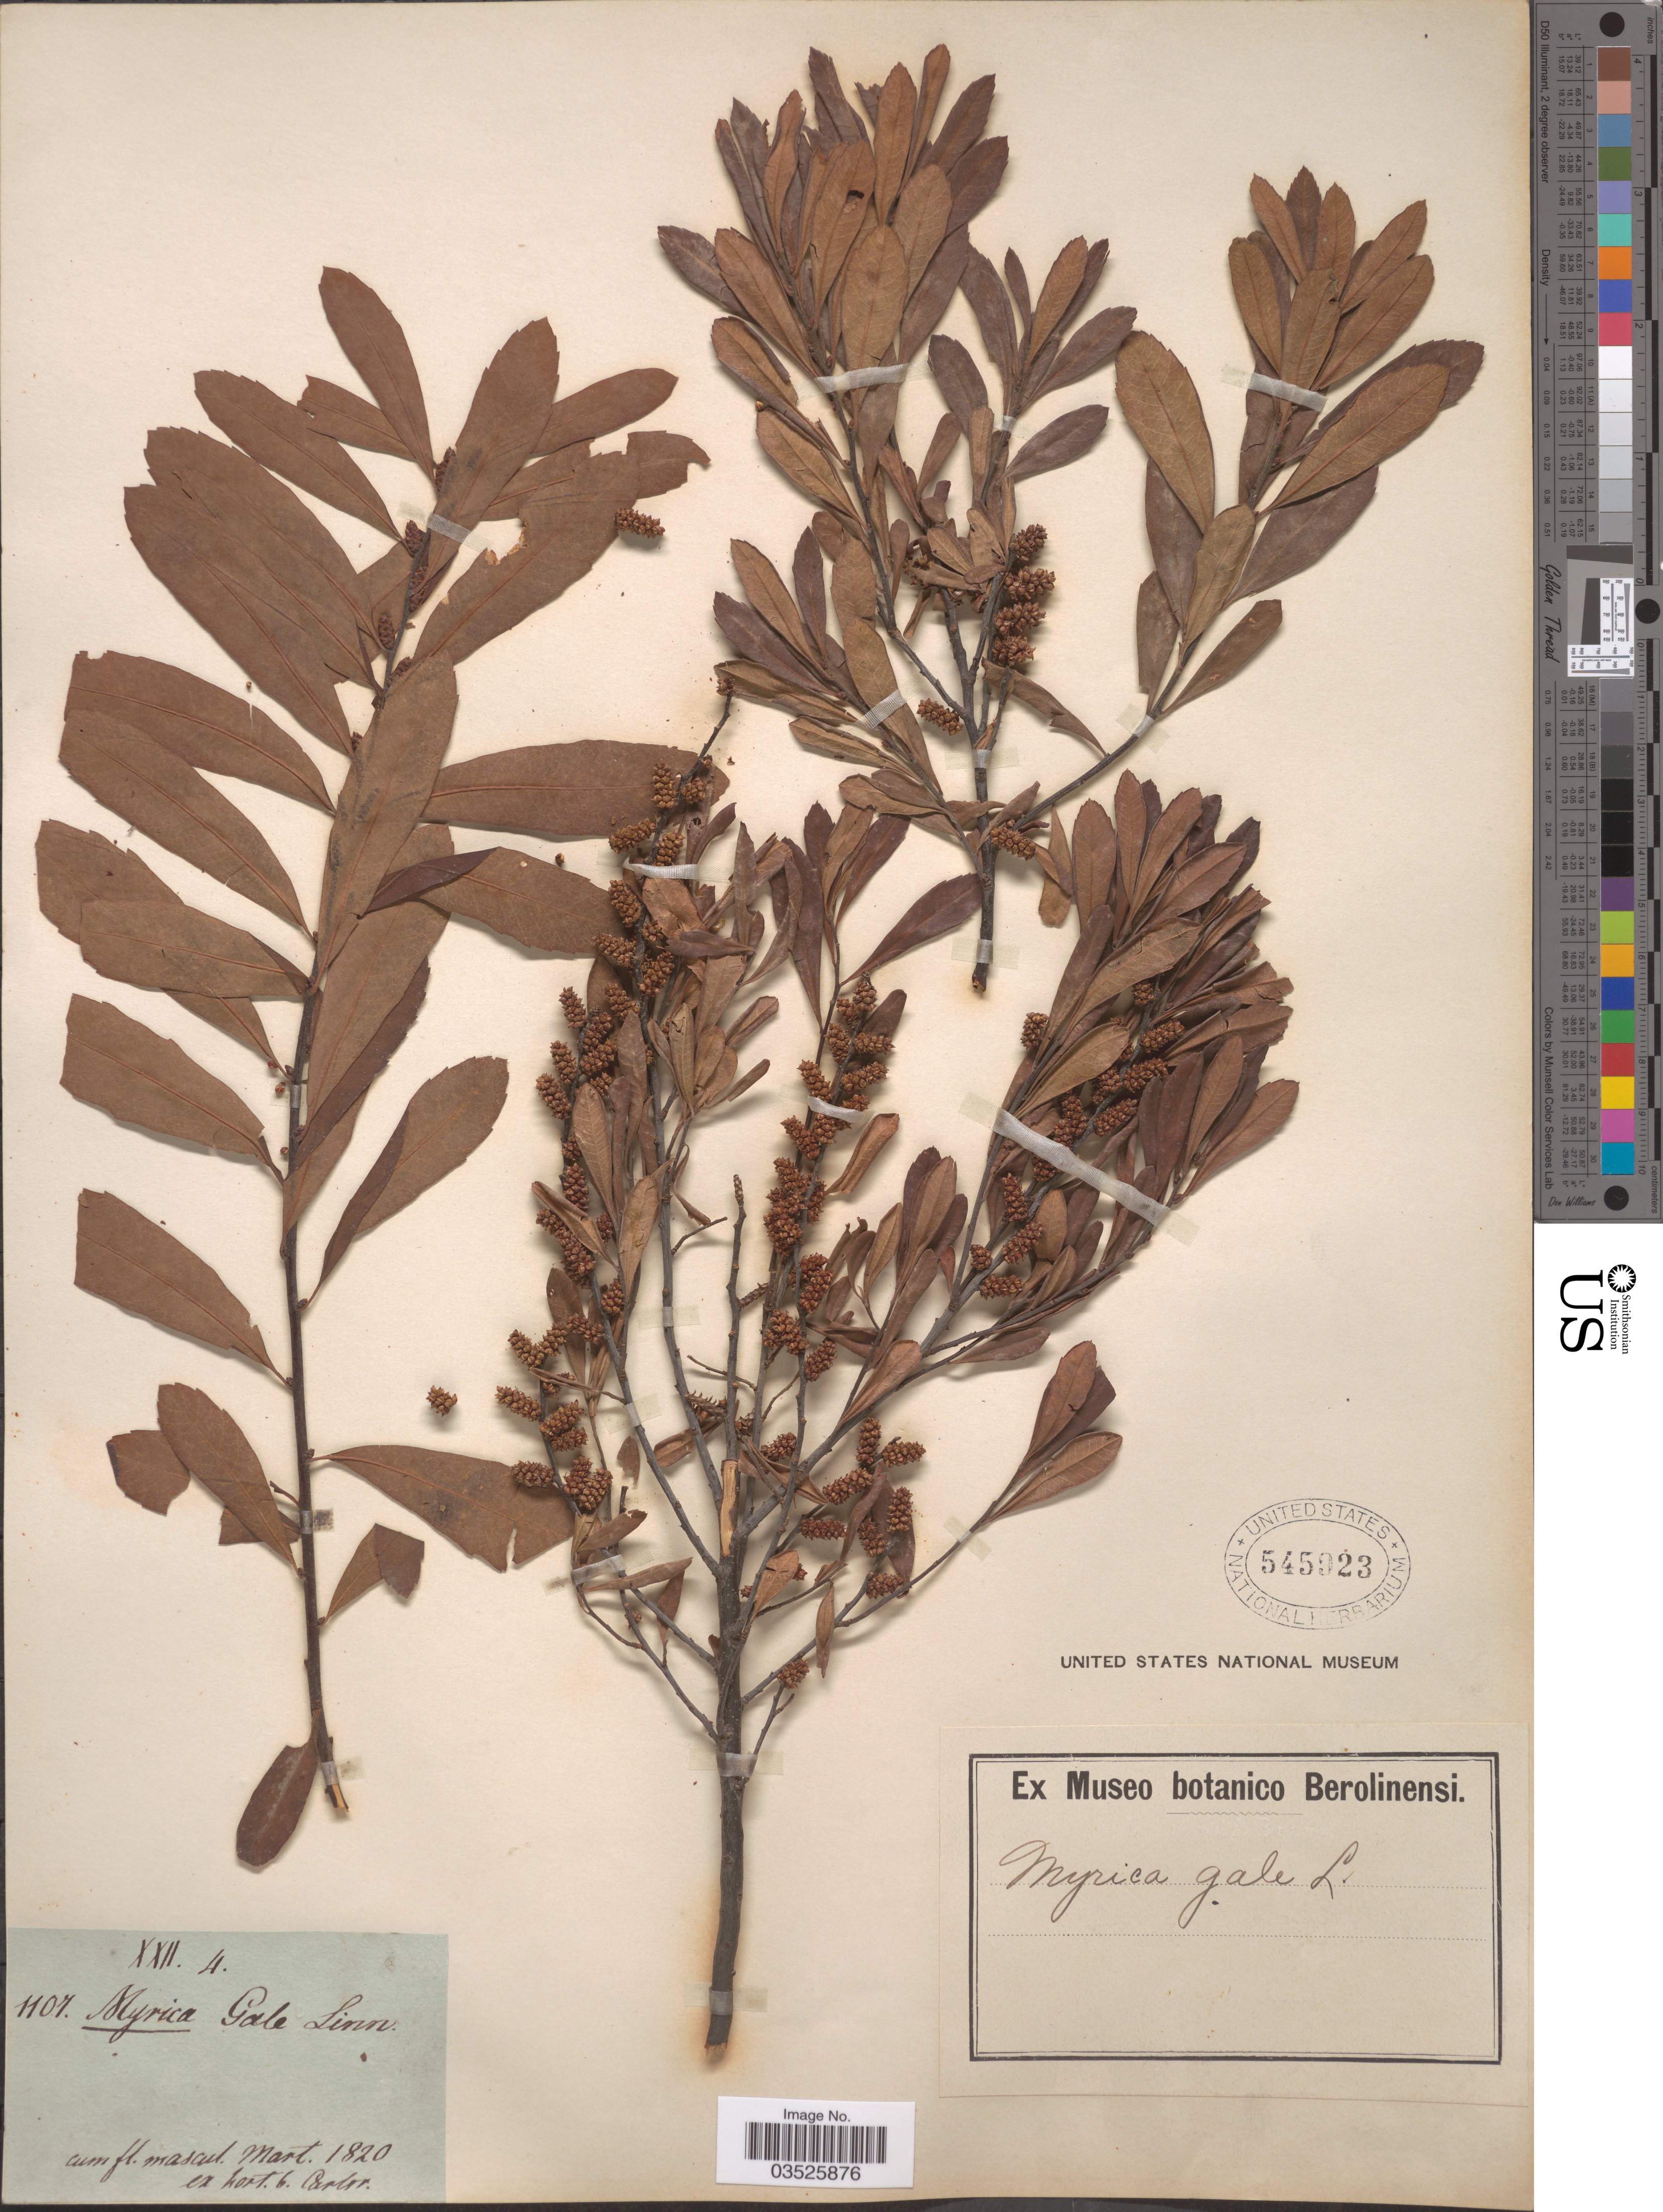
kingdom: Plantae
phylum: Tracheophyta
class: Magnoliopsida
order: Fagales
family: Myricaceae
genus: Myrica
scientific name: Myrica gale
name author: L.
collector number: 1107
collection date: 1820-03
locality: Cum fl. mascal. [interpreted]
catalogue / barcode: US 545923